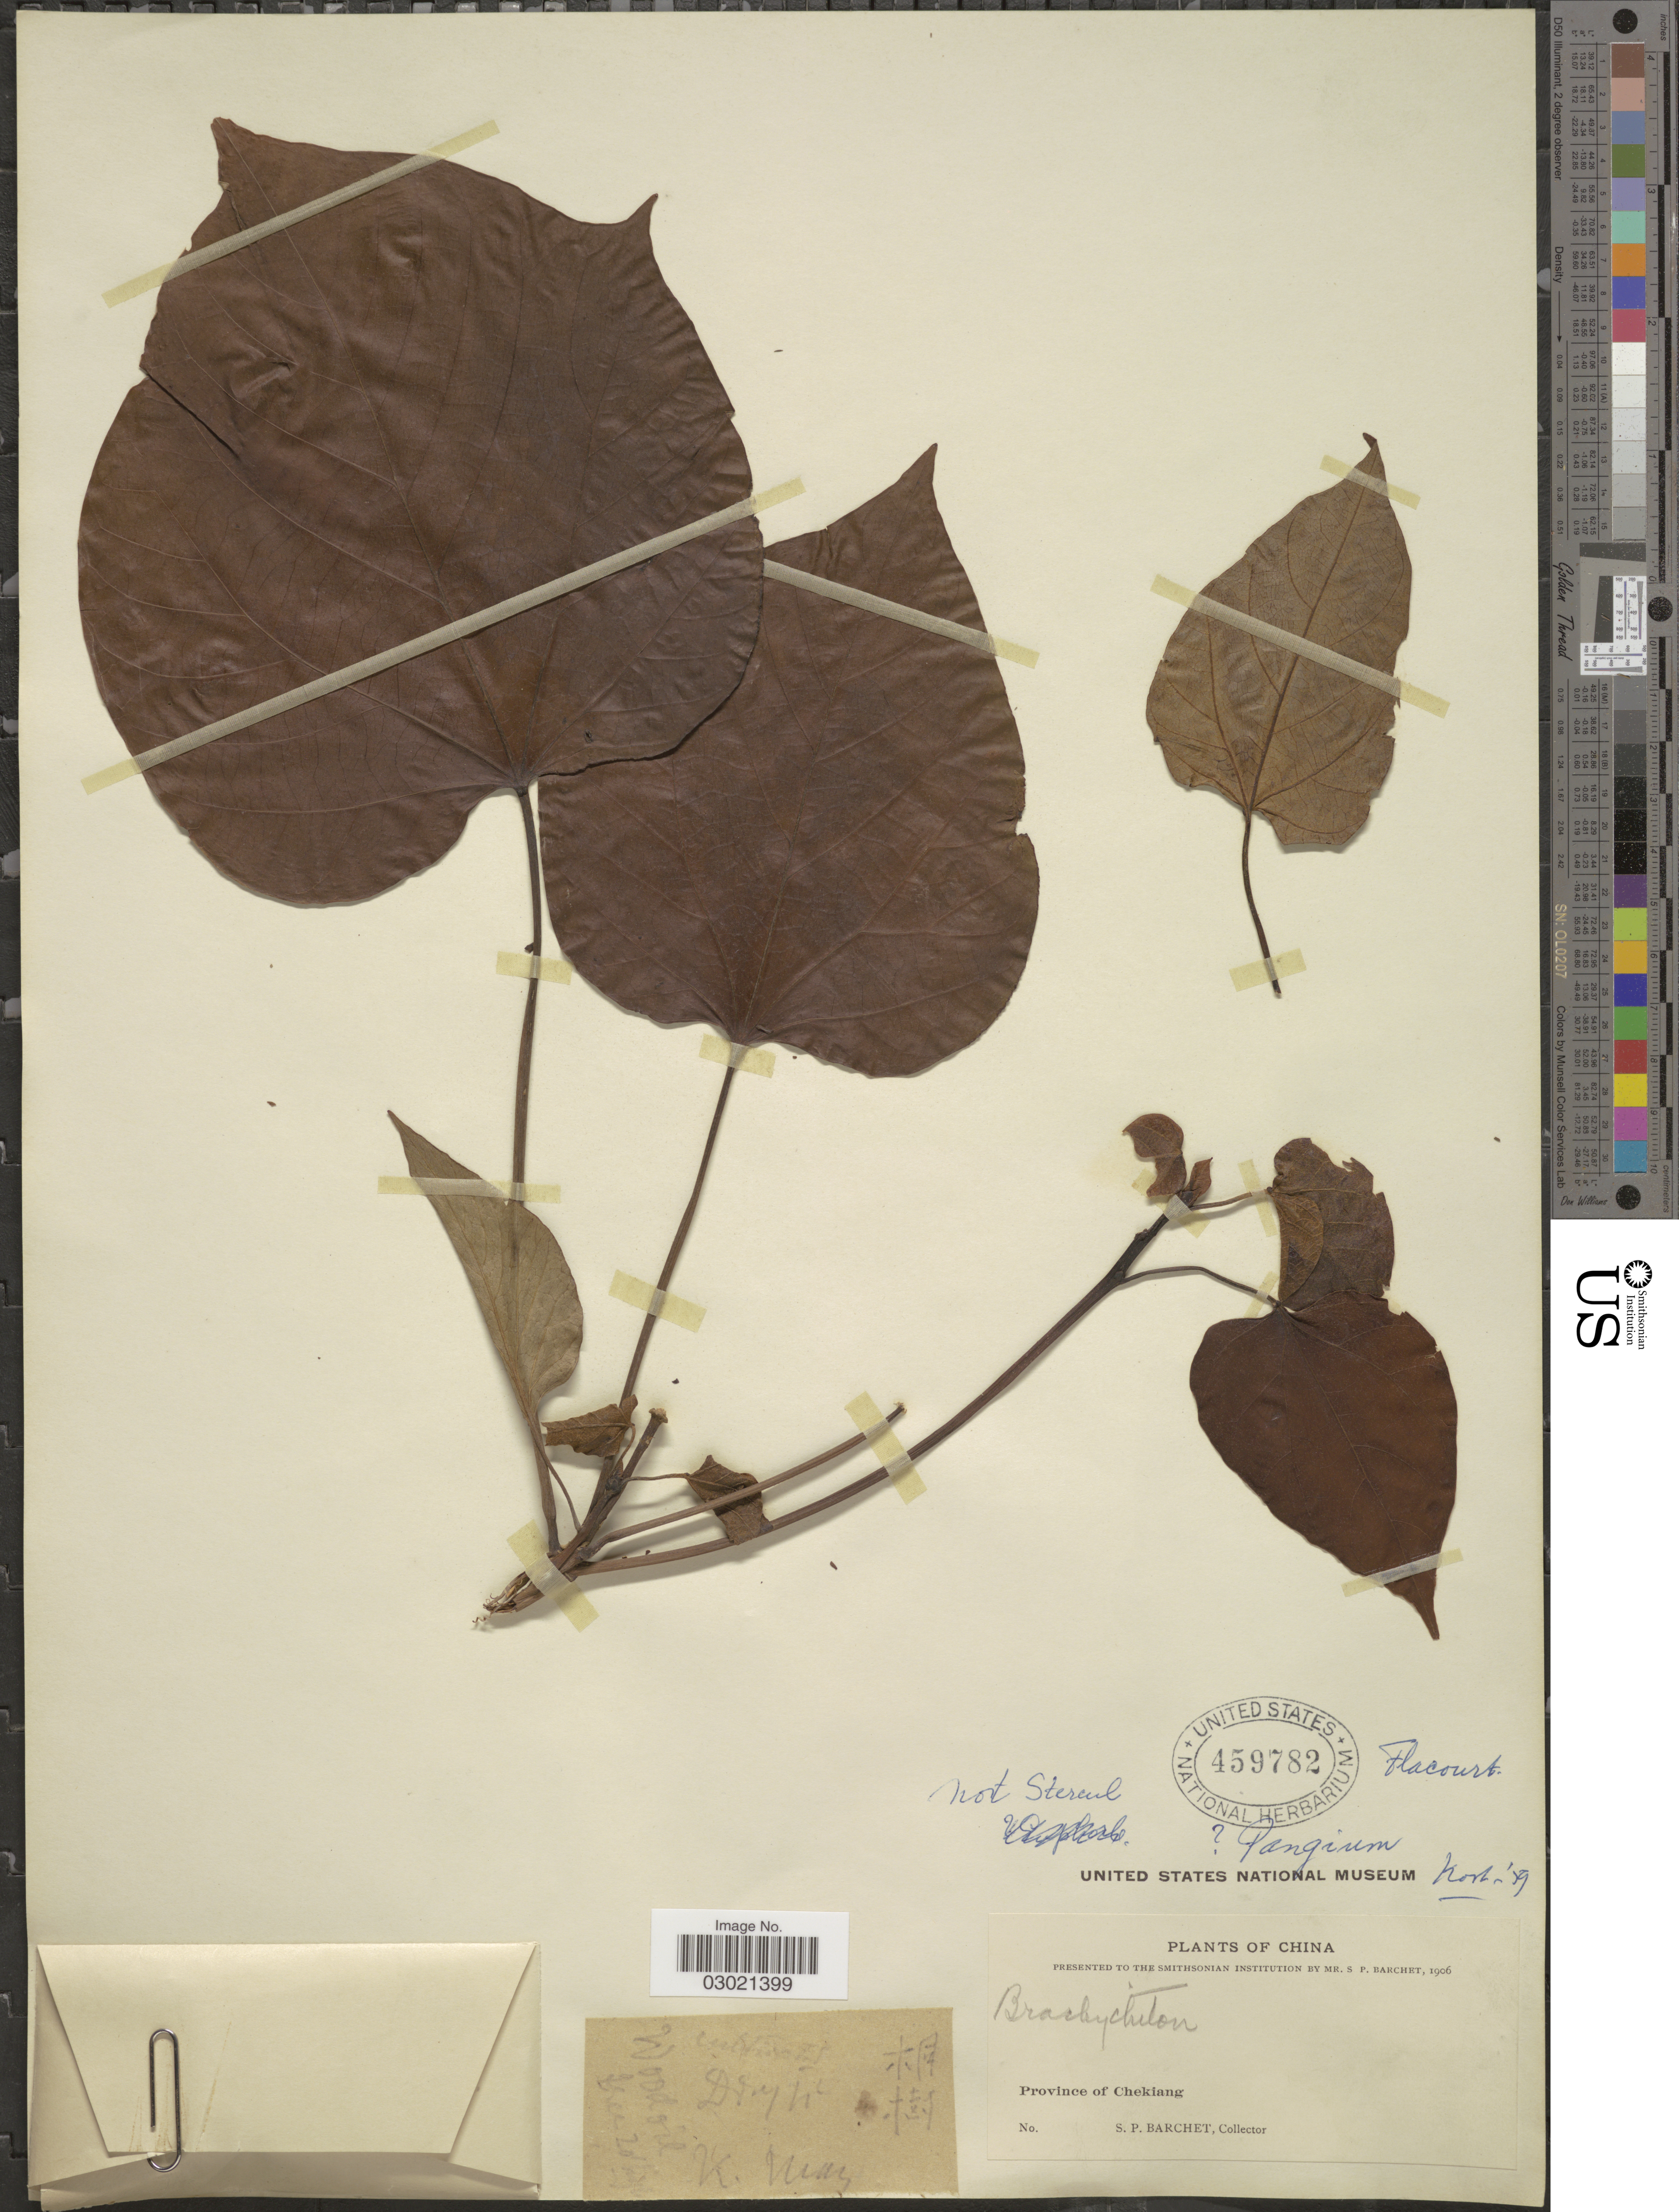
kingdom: Plantae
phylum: Tracheophyta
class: Magnoliopsida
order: Malpighiales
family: Achariaceae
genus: Pangium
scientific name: Pangium sp.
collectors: S. P. Barchet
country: China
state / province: Zhejiang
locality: Province of Chekiang.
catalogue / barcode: US 459782